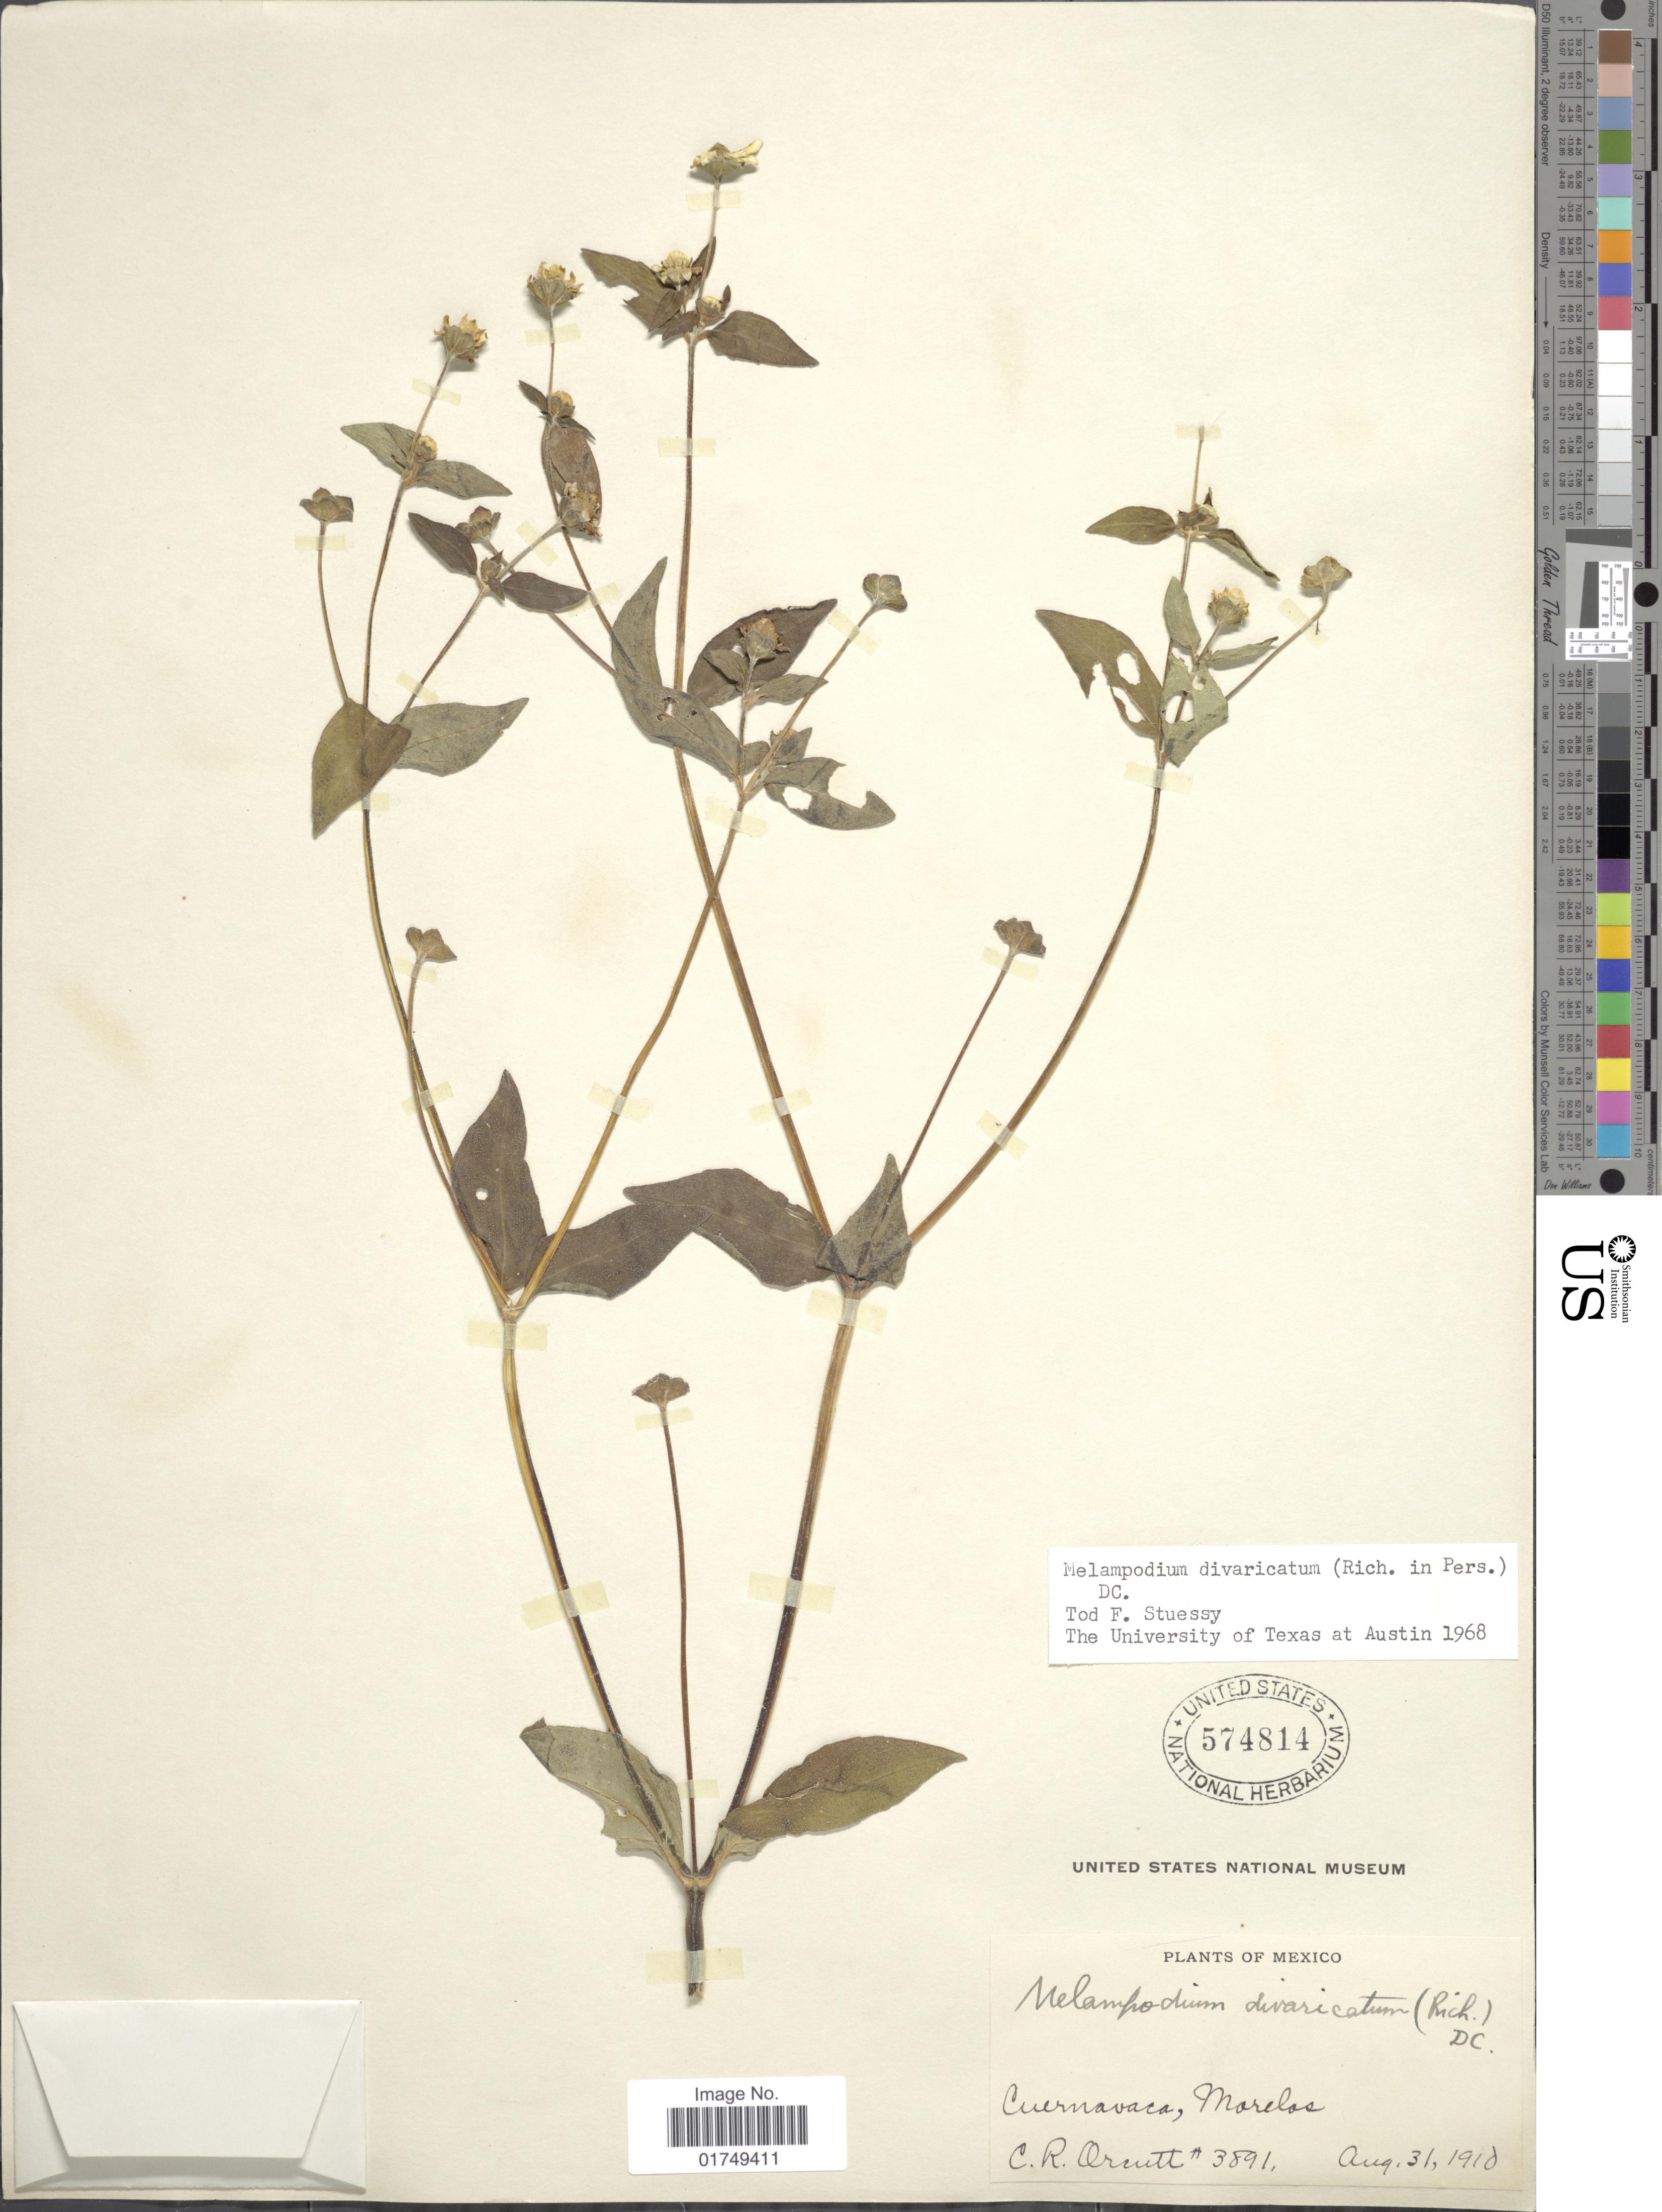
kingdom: Plantae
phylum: Tracheophyta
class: Magnoliopsida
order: Asterales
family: Asteraceae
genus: Melampodium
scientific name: Melampodium divaricatum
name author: (Rich.) DC.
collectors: C. R. Orcutt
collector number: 3891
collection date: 1910-08-31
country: Mexico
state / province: Morelos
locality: Cuernavaca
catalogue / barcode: US 574814